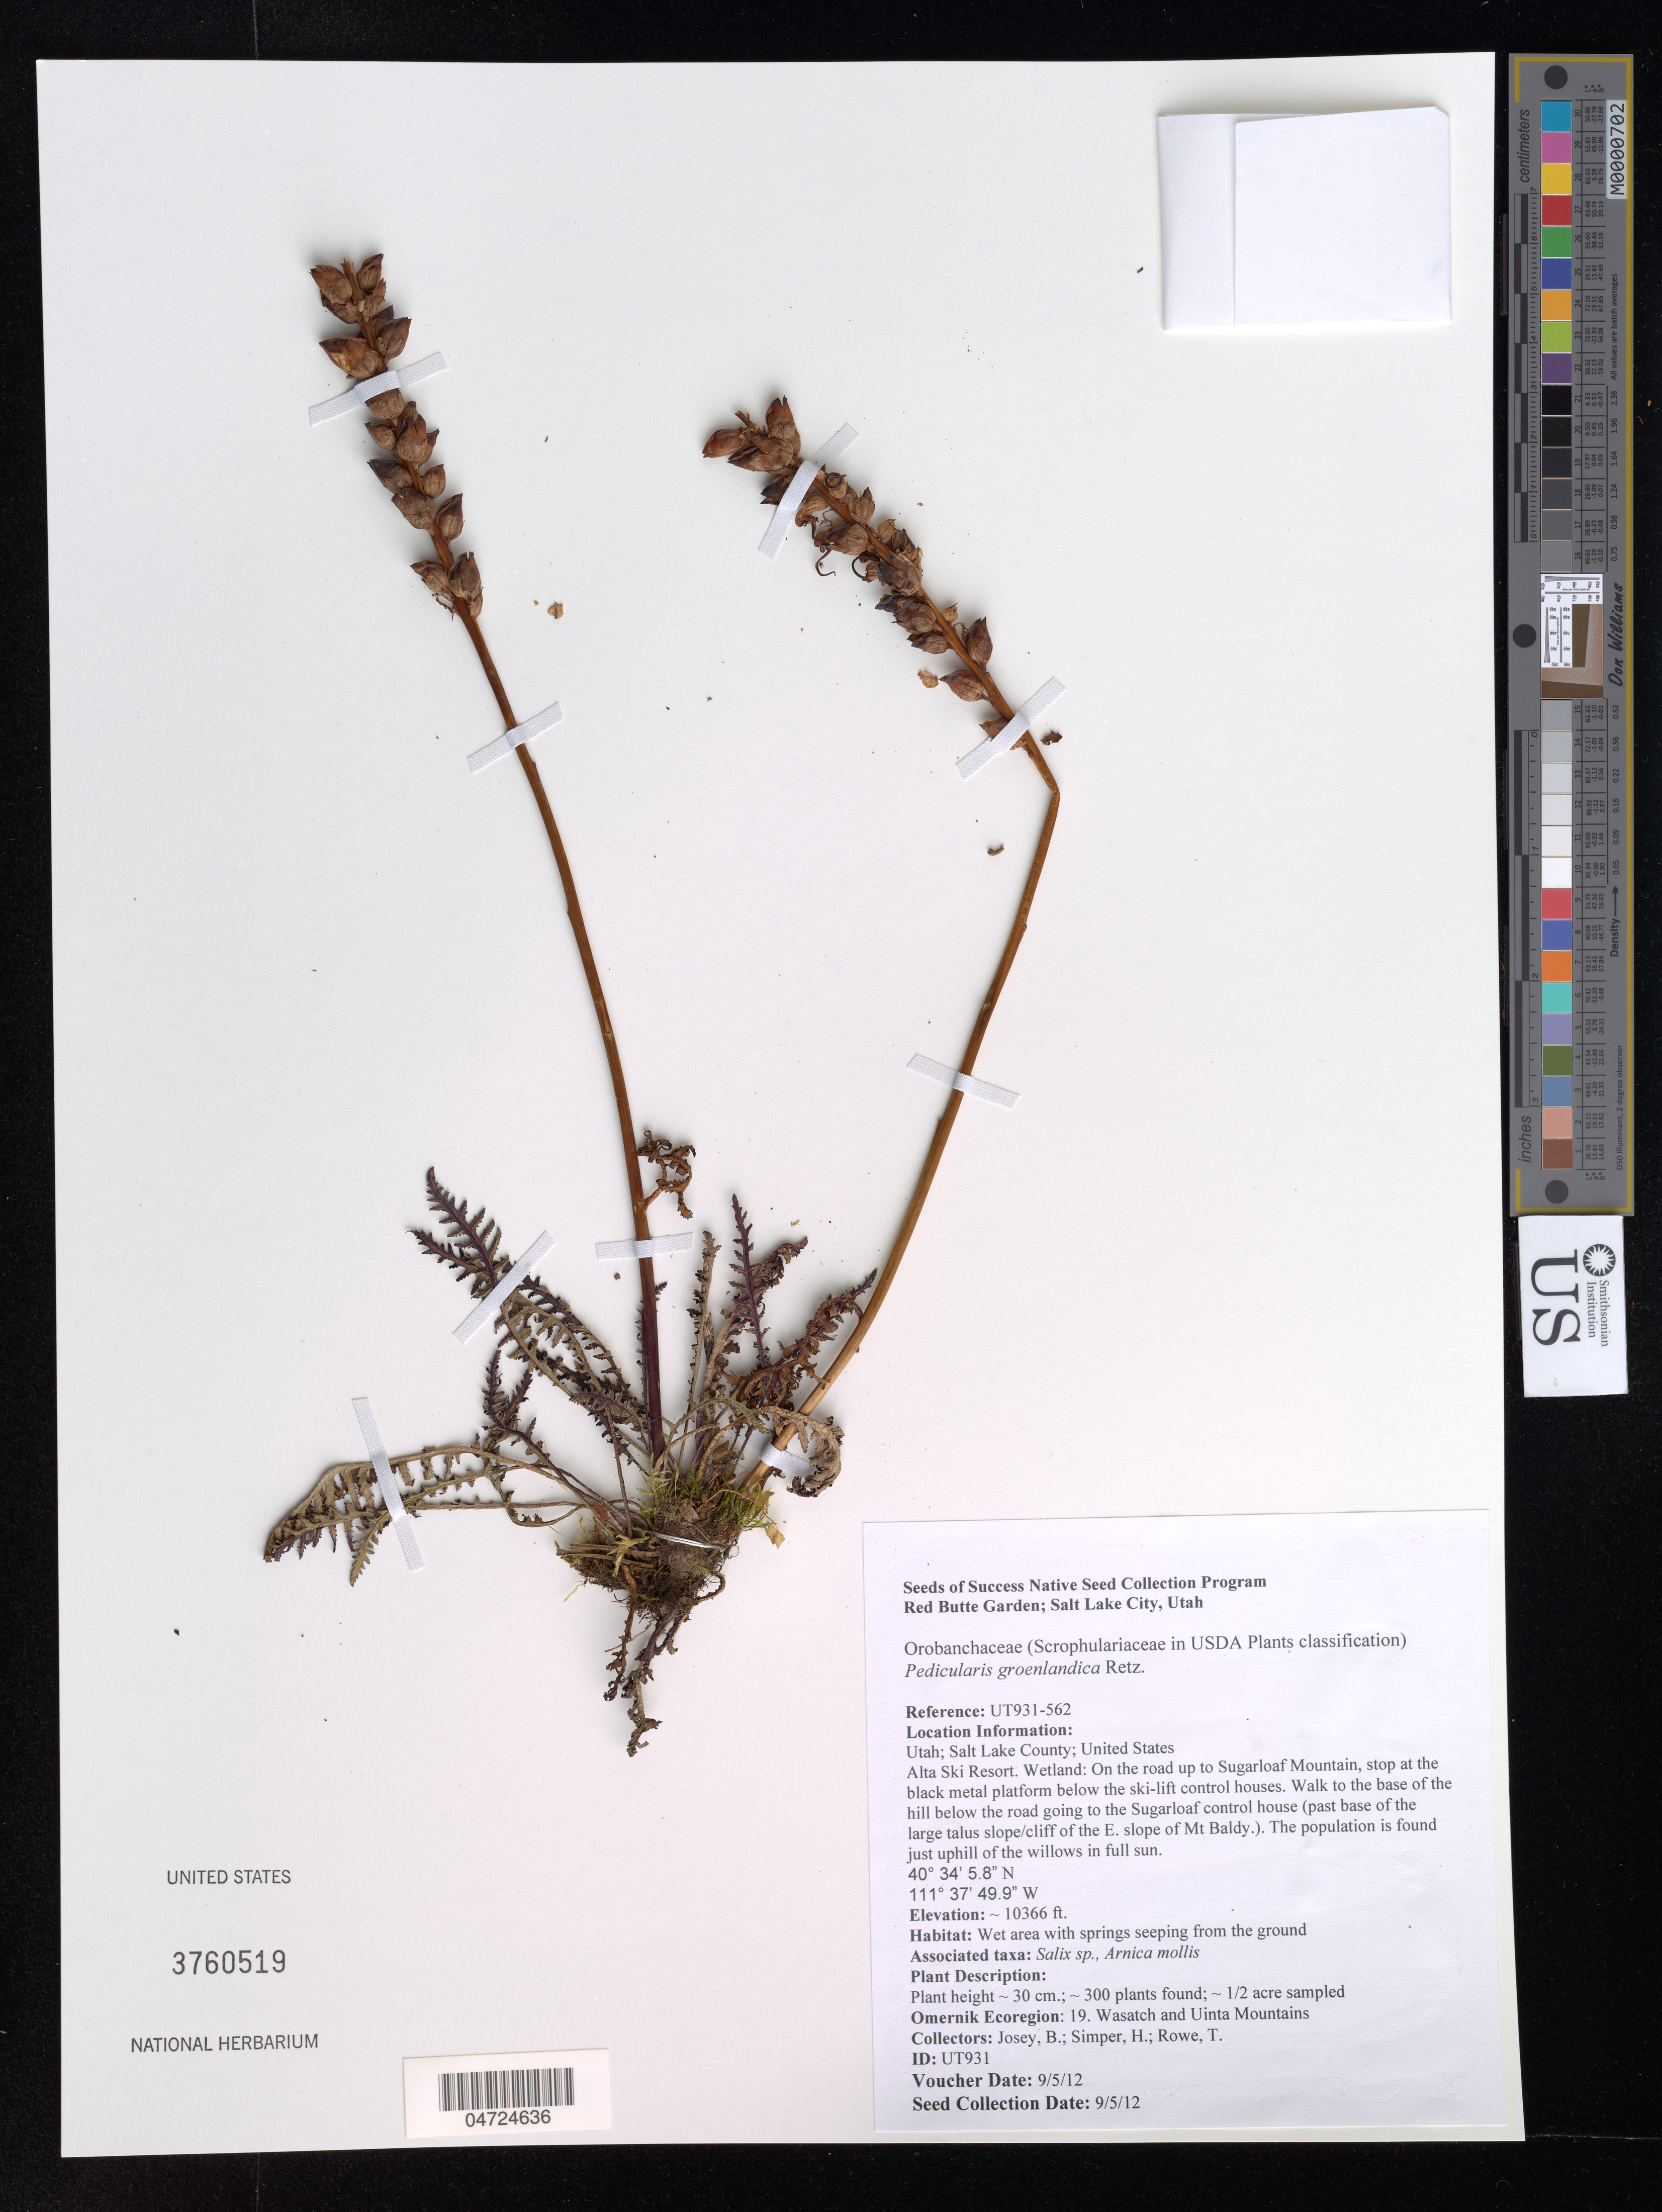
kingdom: Plantae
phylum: Tracheophyta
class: Magnoliopsida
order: Lamiales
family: Orobanchaceae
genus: Pedicularis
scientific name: Pedicularis groenlandica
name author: Retz.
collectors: B. Josey, H. Simper & T. Rowe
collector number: UT931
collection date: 2012-09-05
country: United States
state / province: Utah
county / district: Salt Lake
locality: Salt Lake County. Alta Ski Resort. Wetland: On the road up to Sugarloaf Mountain, stop at the black metal platform below the ski-lift control houses. Walk to the base of the hill below the road going to the Sugarloaf control house (past base of the large talus slope/cliff of the E. slope of Mt. Baldy).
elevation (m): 3160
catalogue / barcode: US 3760519